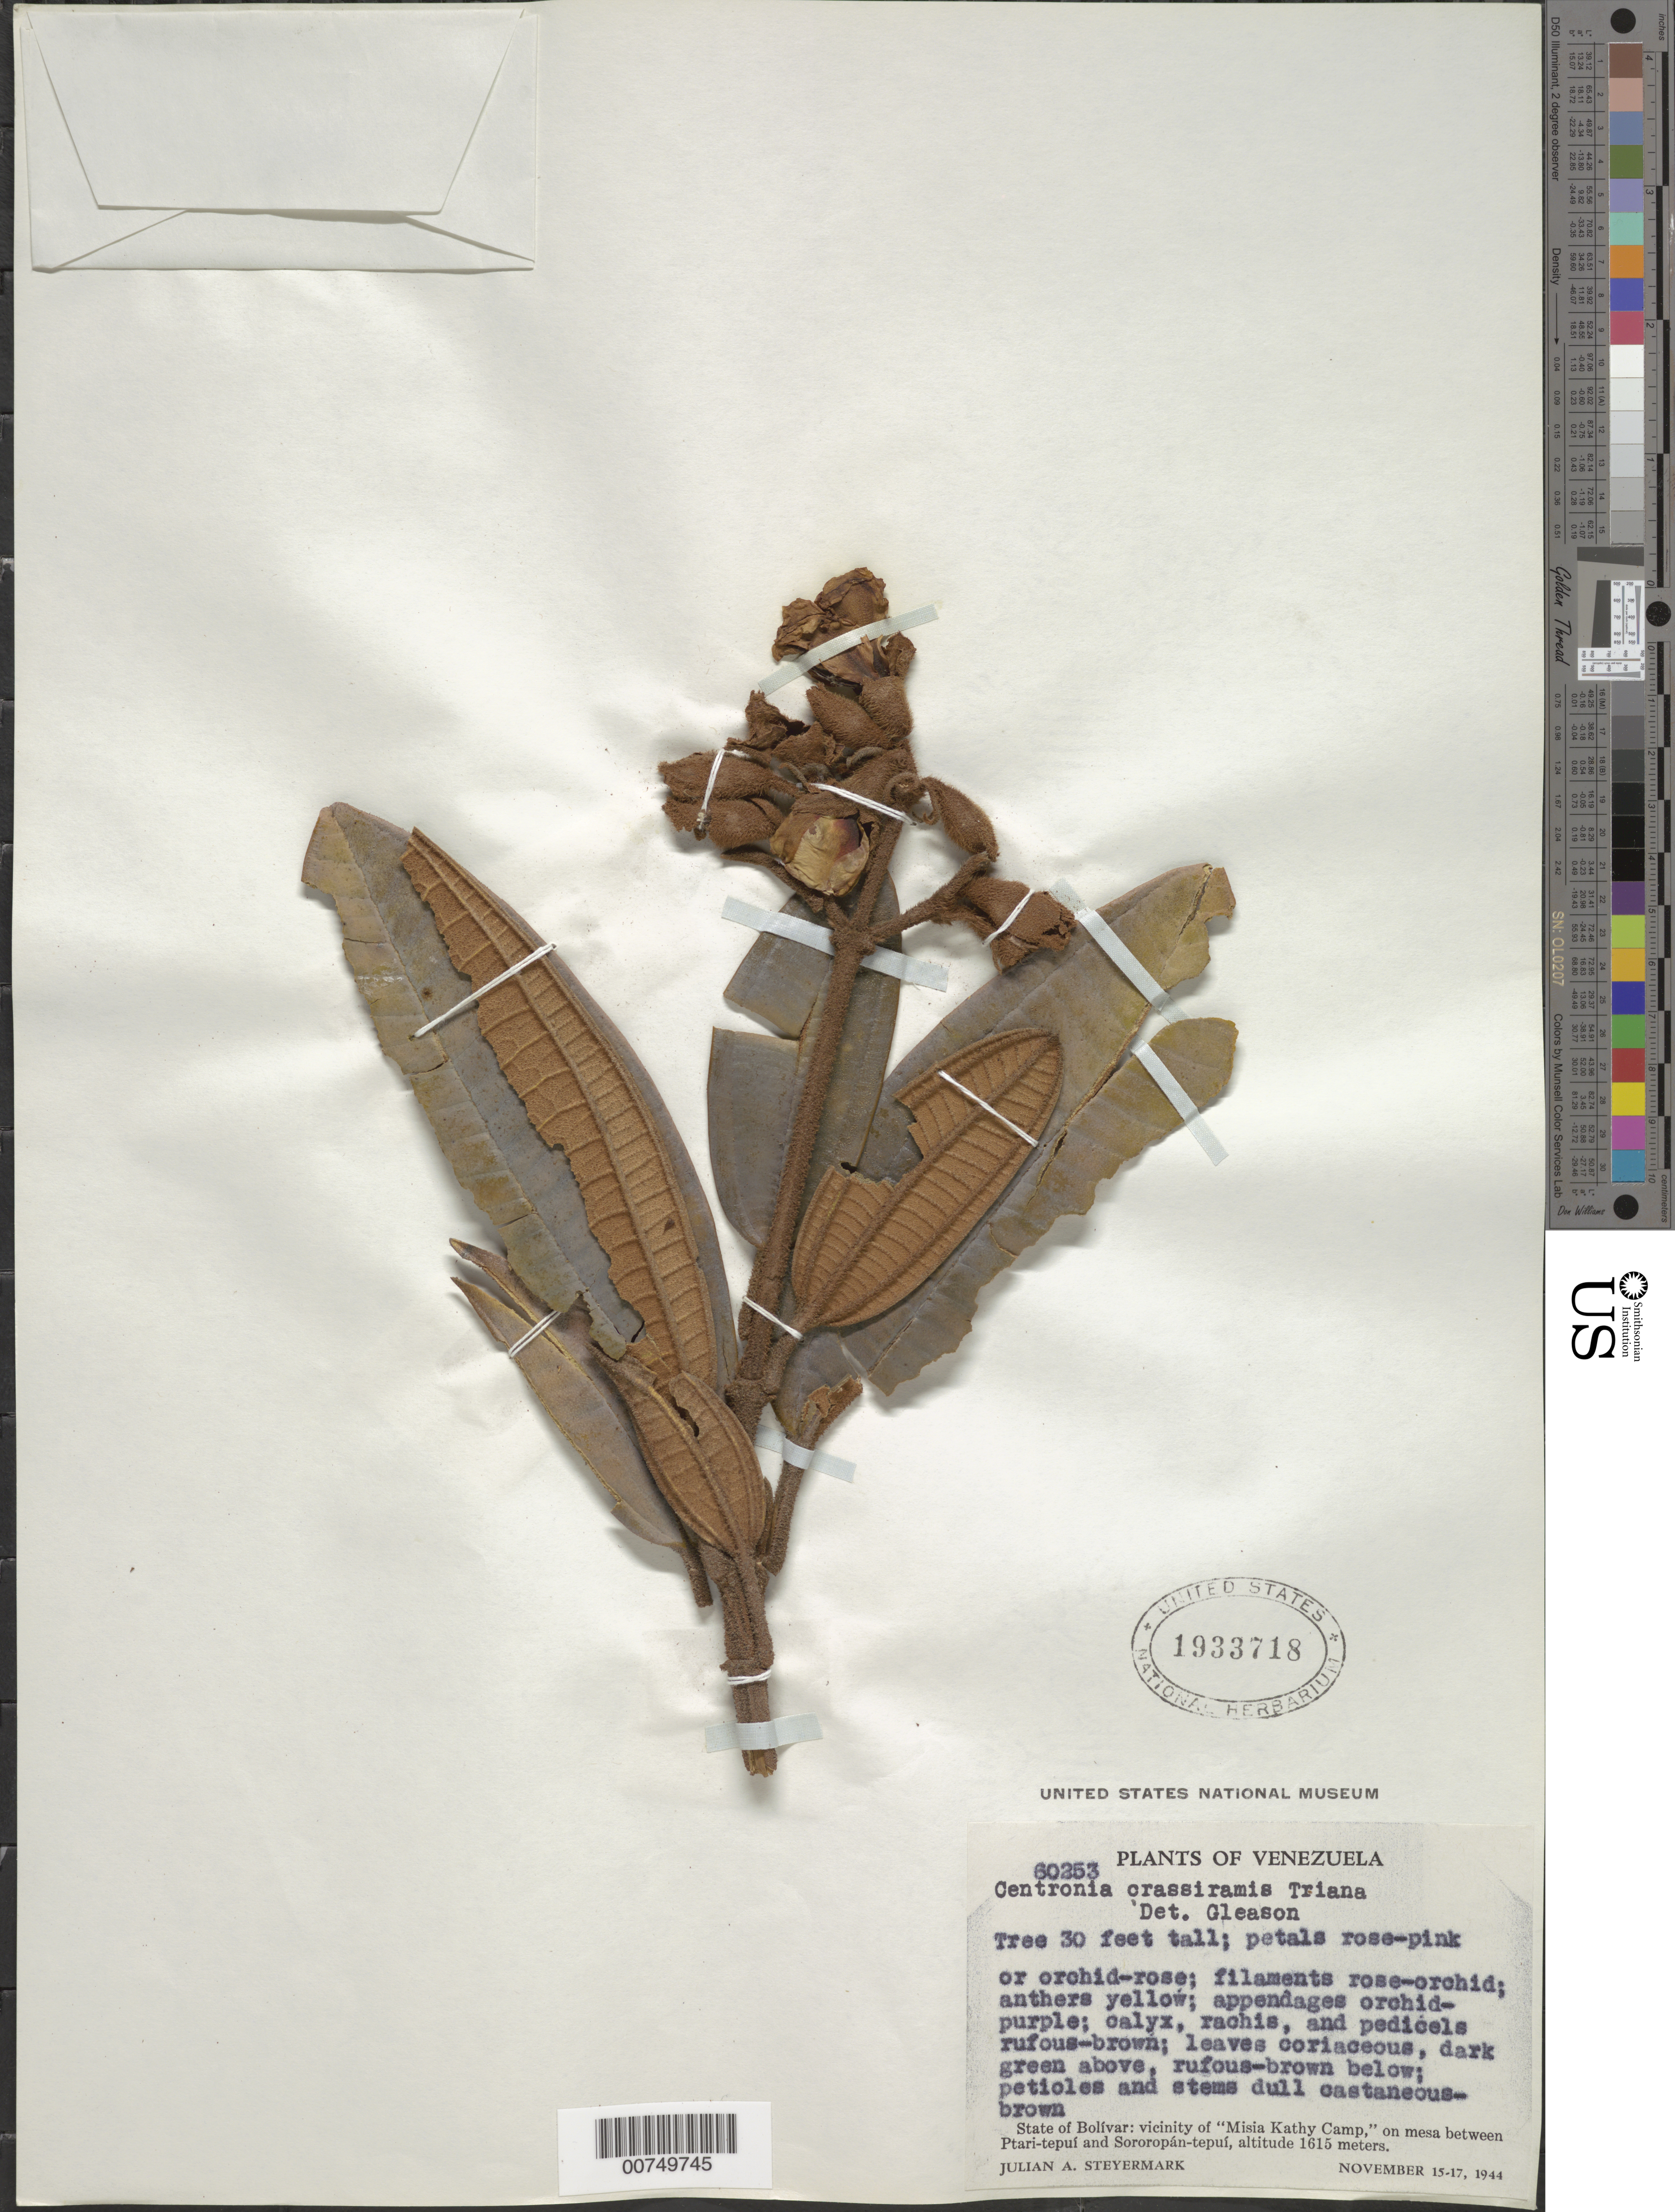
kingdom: Plantae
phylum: Tracheophyta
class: Magnoliopsida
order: Myrtales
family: Melastomataceae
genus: Meriania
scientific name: Meriania crassiramis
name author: (Naudin) Wurdack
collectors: J. Steyermark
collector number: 60253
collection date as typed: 15-Nov-44 to 17-Nov-44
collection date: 1944-11-15/1944-11-17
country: Venezuela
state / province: Bolívar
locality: Ptari-tepuí to Sororopán-tepuí, vic. of Misia Kathy Camp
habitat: Mesa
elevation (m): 1615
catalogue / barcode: US 1933718